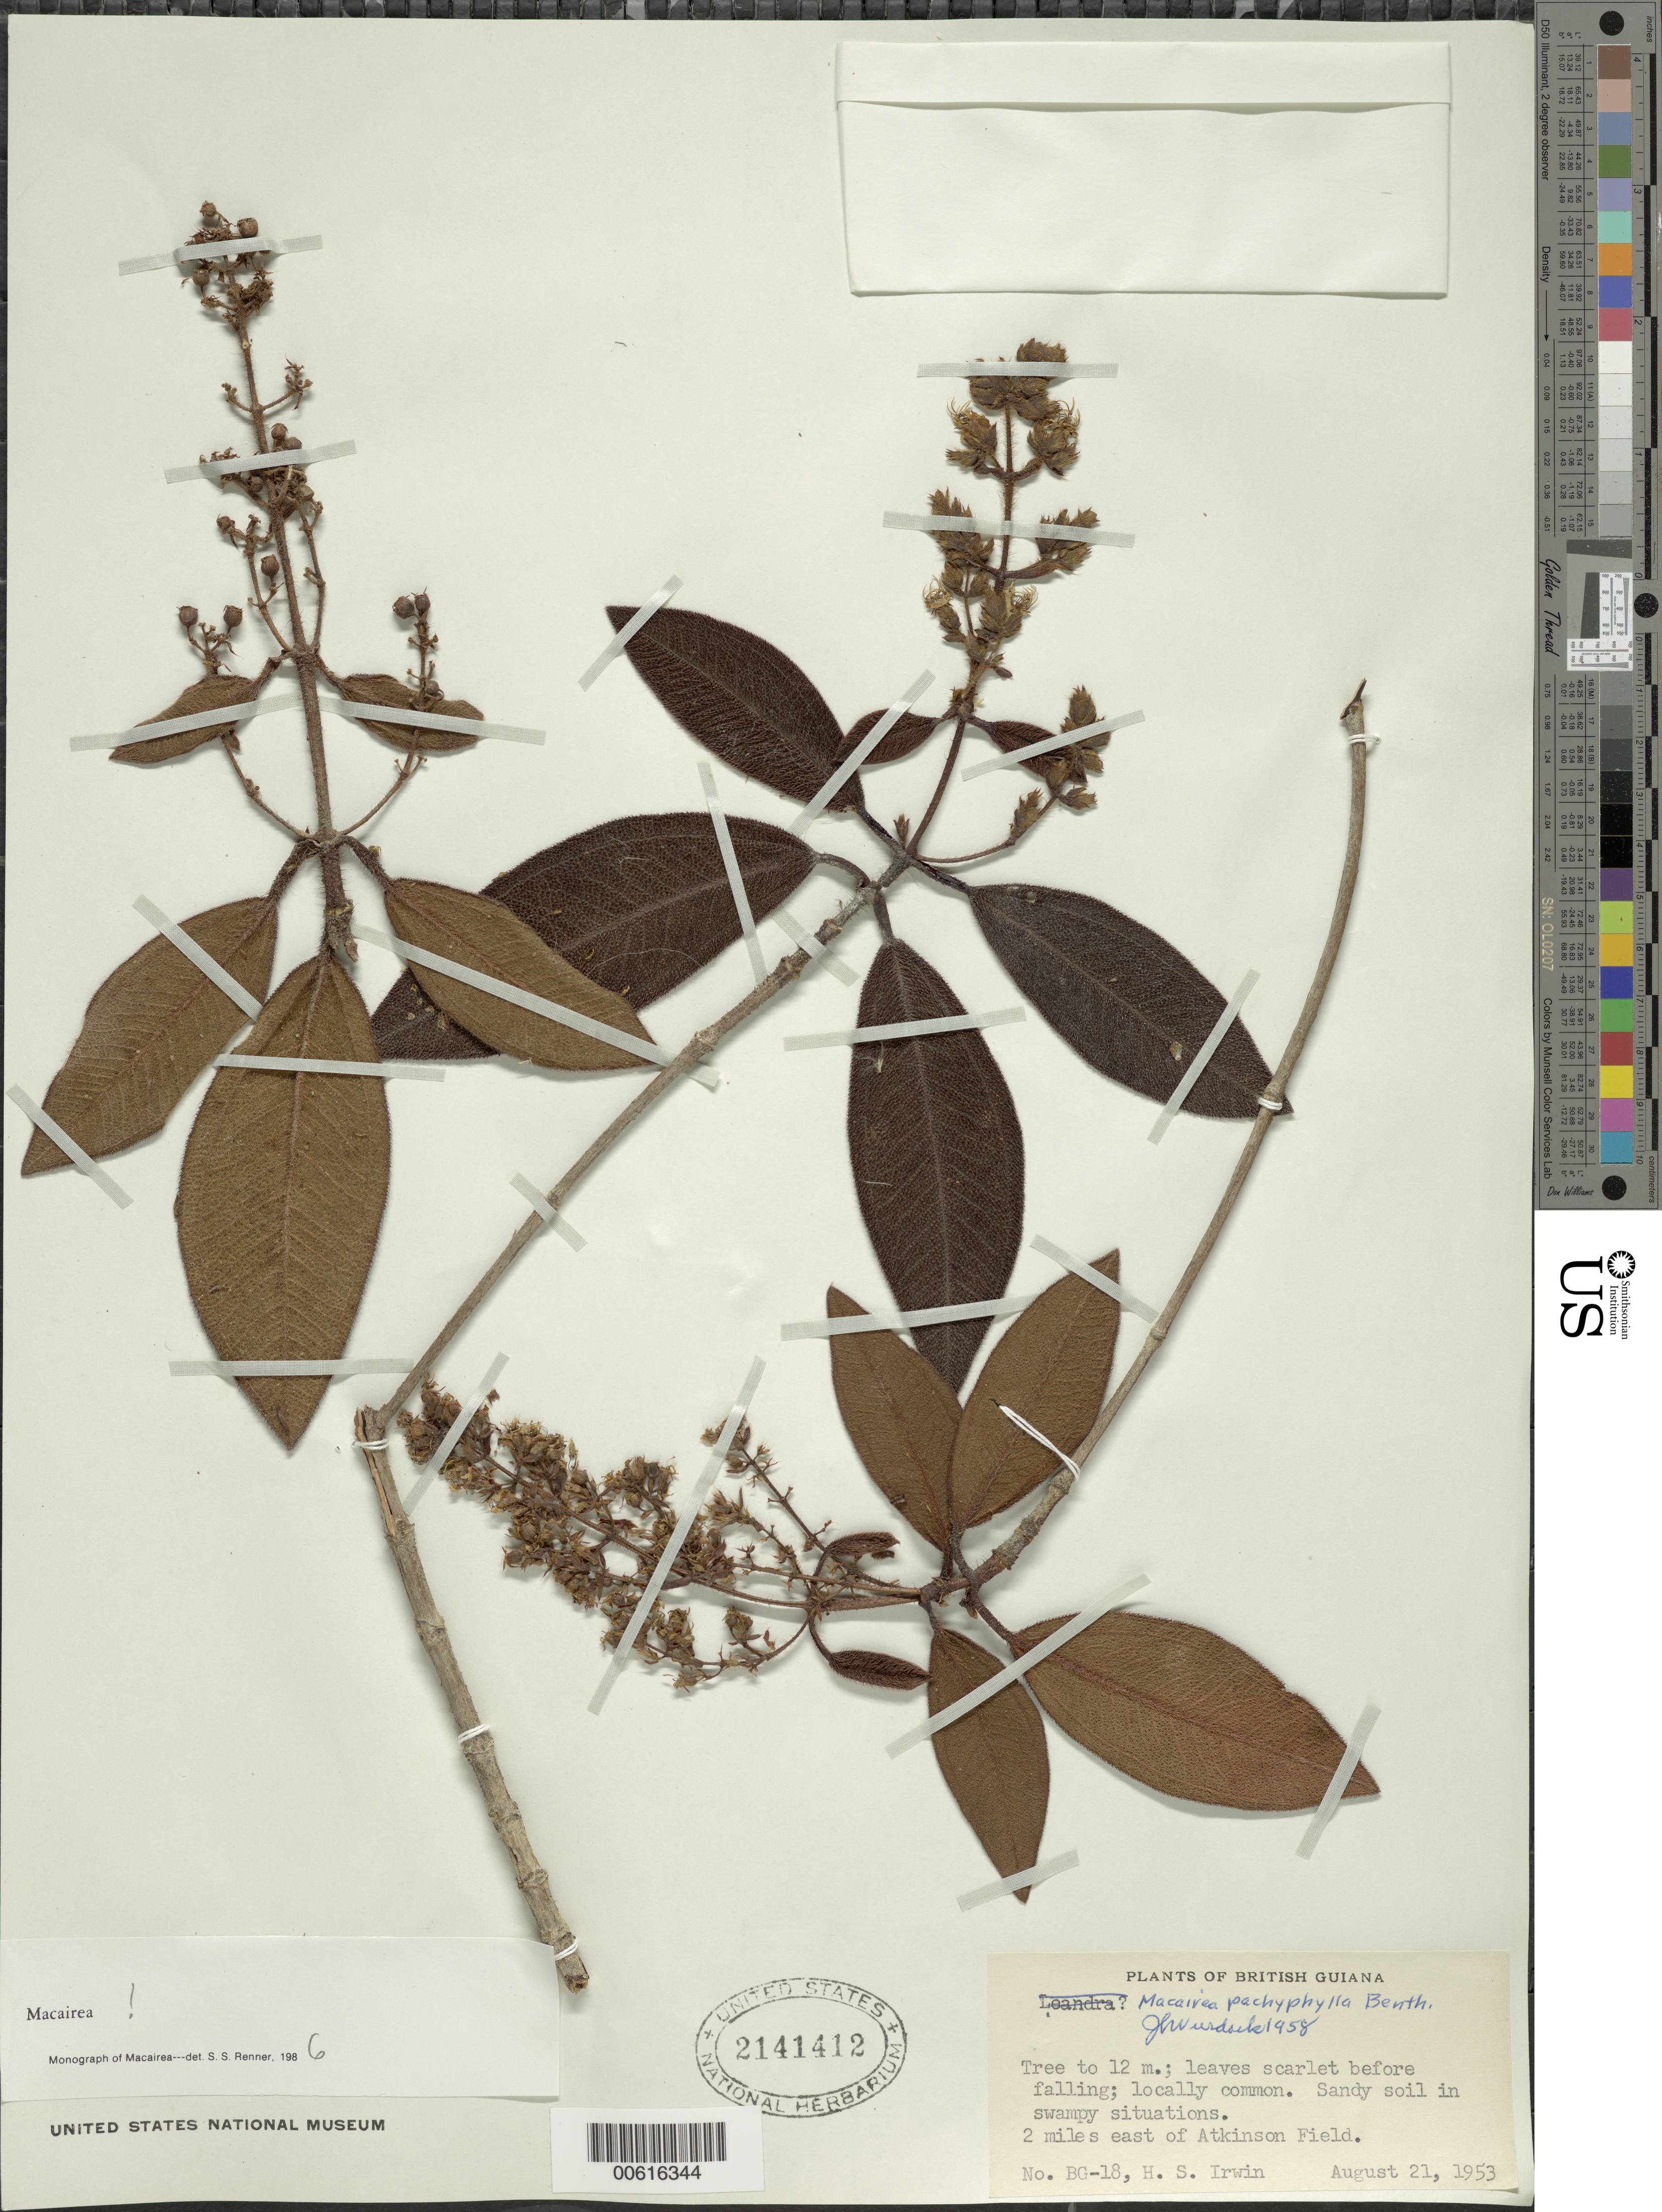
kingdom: Plantae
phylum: Tracheophyta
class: Magnoliopsida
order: Myrtales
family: Melastomataceae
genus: Macairea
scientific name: Macairea pachyphylla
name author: Benth.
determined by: Renner, S. S.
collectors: H. Irwin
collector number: BG 18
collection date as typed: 21-Aug-53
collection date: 1953-08-21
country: Guyana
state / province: Demerara-Mahaica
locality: Atkinson Field, 2 mi. E of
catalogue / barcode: US 2141412